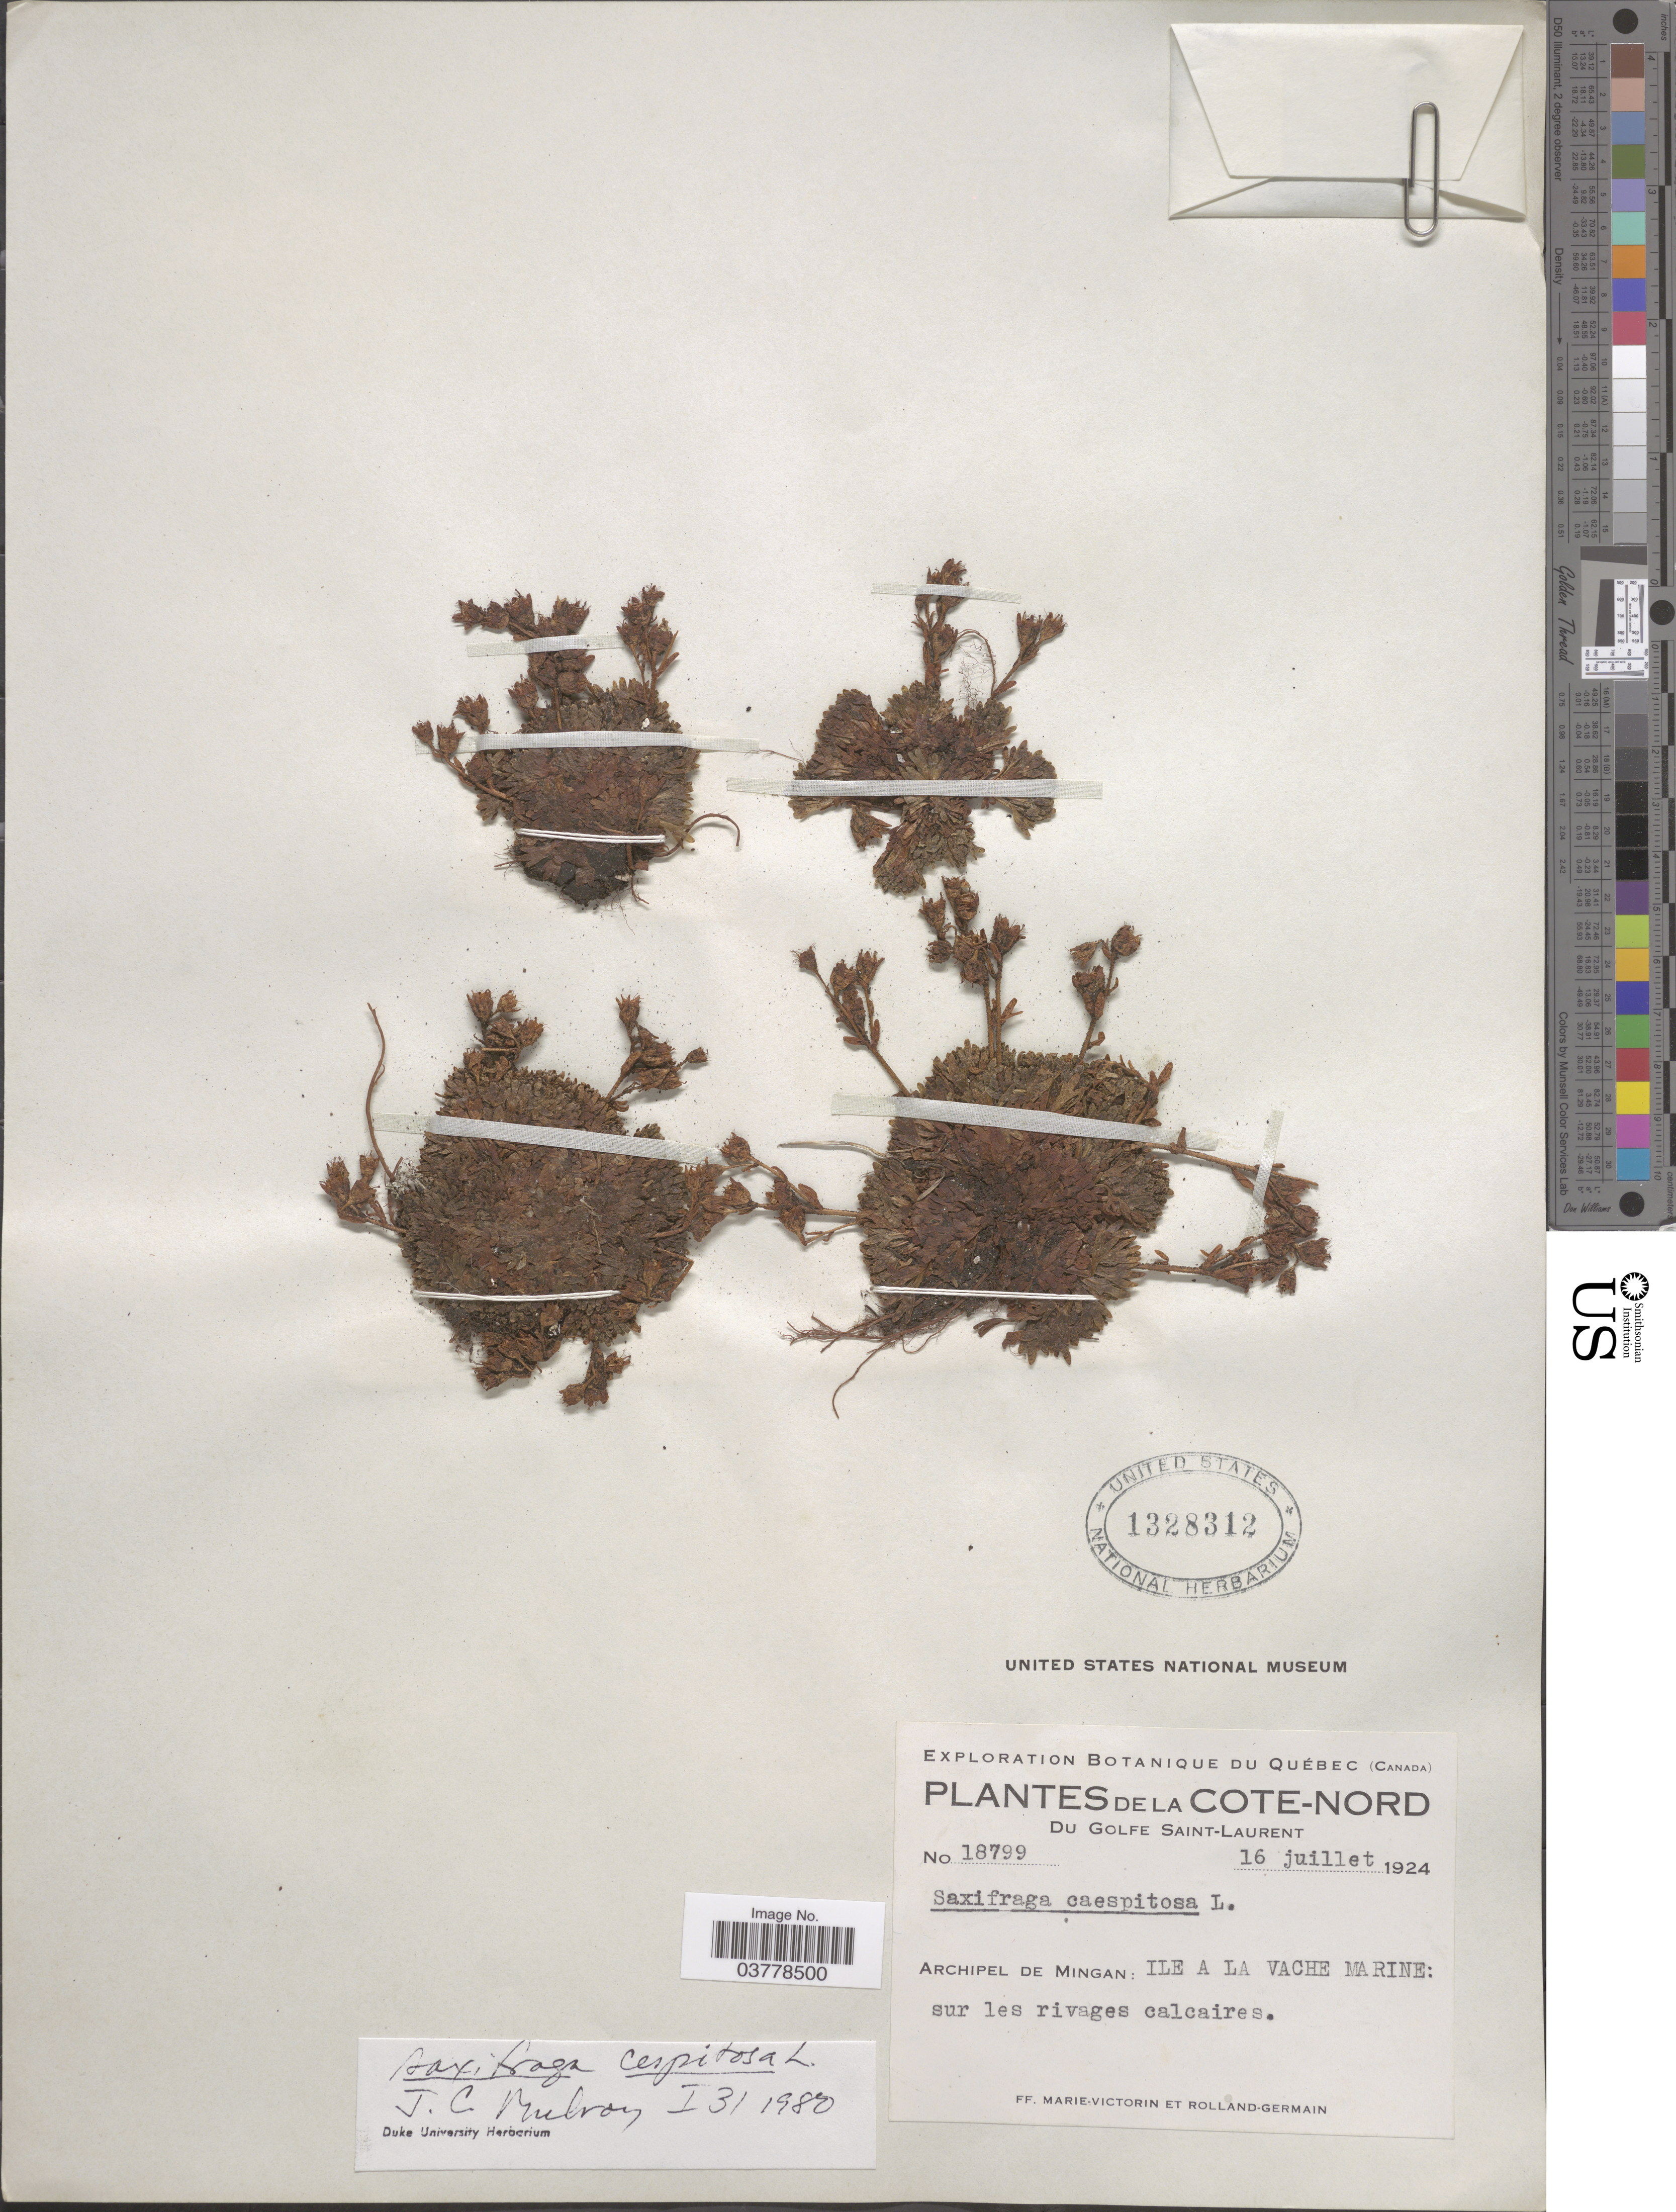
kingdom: Plantae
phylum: Tracheophyta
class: Magnoliopsida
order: Saxifragales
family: Saxifragaceae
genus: Saxifraga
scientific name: Saxifraga caespitosa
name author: L.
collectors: F. Marie-Victorin & Rolland-Germain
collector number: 18799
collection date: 1924-07-16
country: Canada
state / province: Quebec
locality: Cote-Nord. Du Golfe Saint-Laurent. Archipel de Mingan: Ile a la Vache Marine.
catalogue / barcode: US 1328312